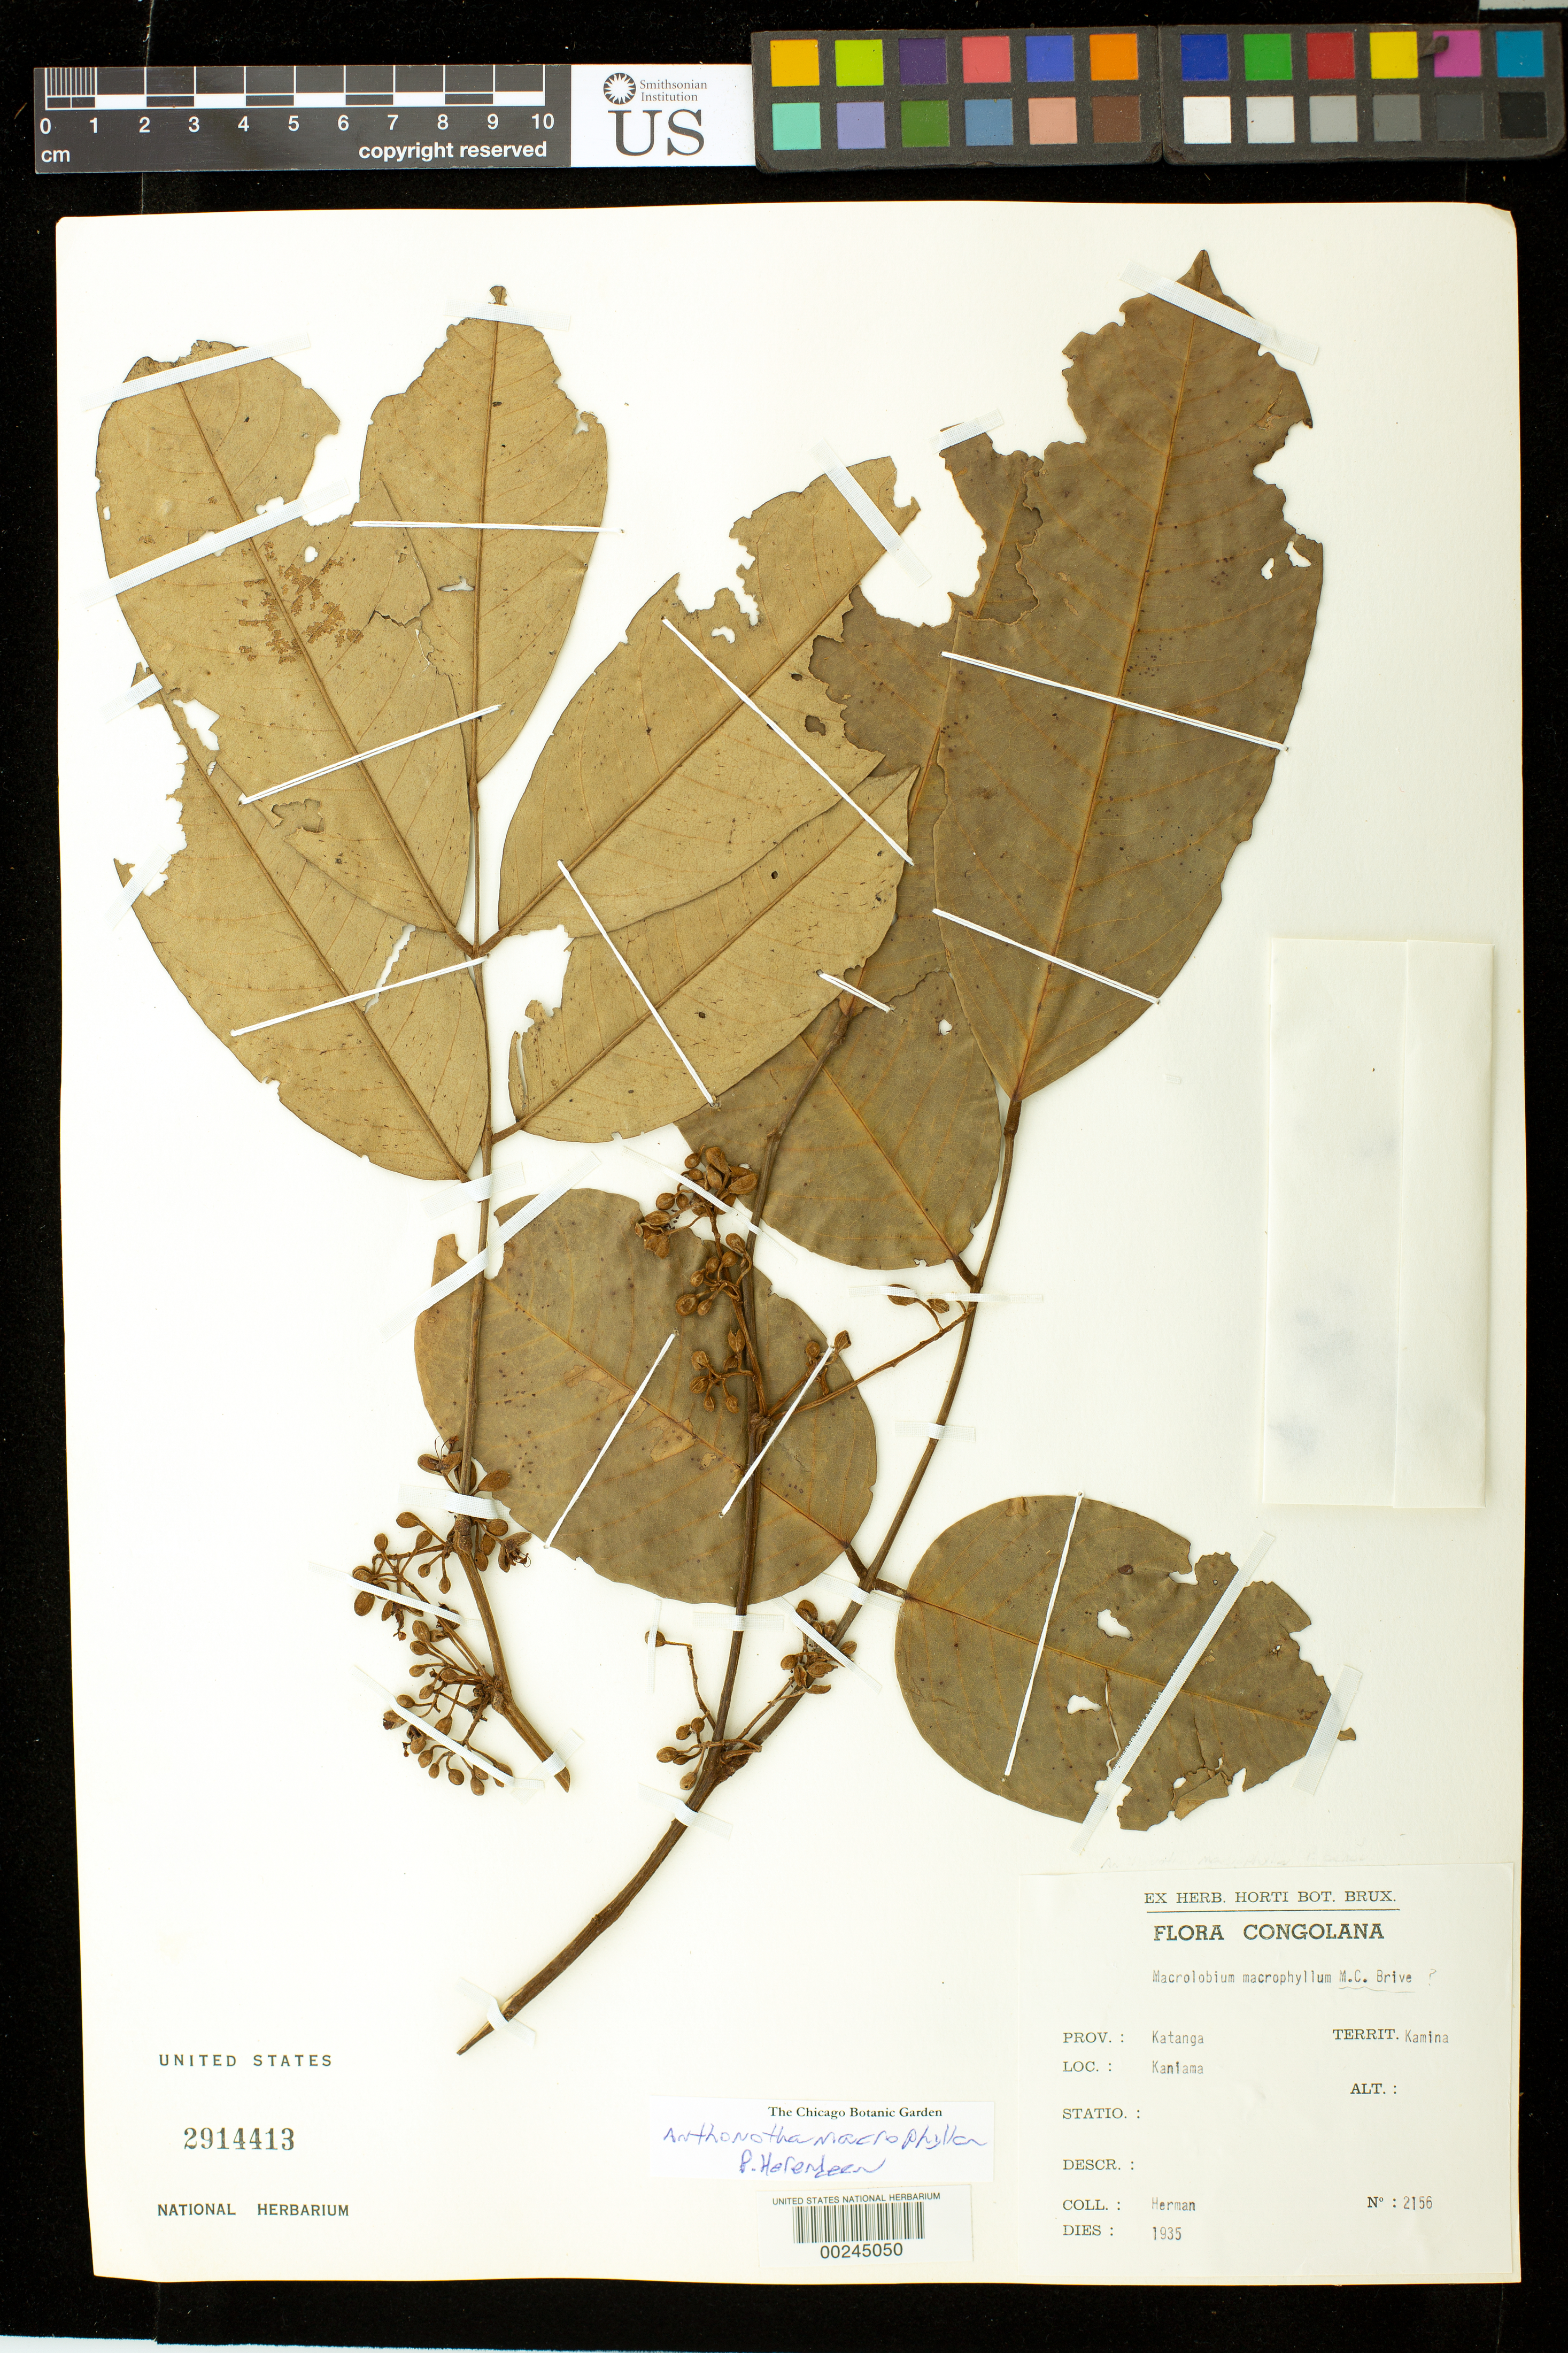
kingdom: Plantae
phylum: Tracheophyta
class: Magnoliopsida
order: Fabales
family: Fabaceae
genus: Macrolobium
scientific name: Macrolobium macrophyllum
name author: P. Beauv.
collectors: -. Herman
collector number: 2156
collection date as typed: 1935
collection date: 1935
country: Congo, Democratic Republic of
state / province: Haut-Lomami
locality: Kaniama; katanga prov.; kamina territ.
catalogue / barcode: US 2914413